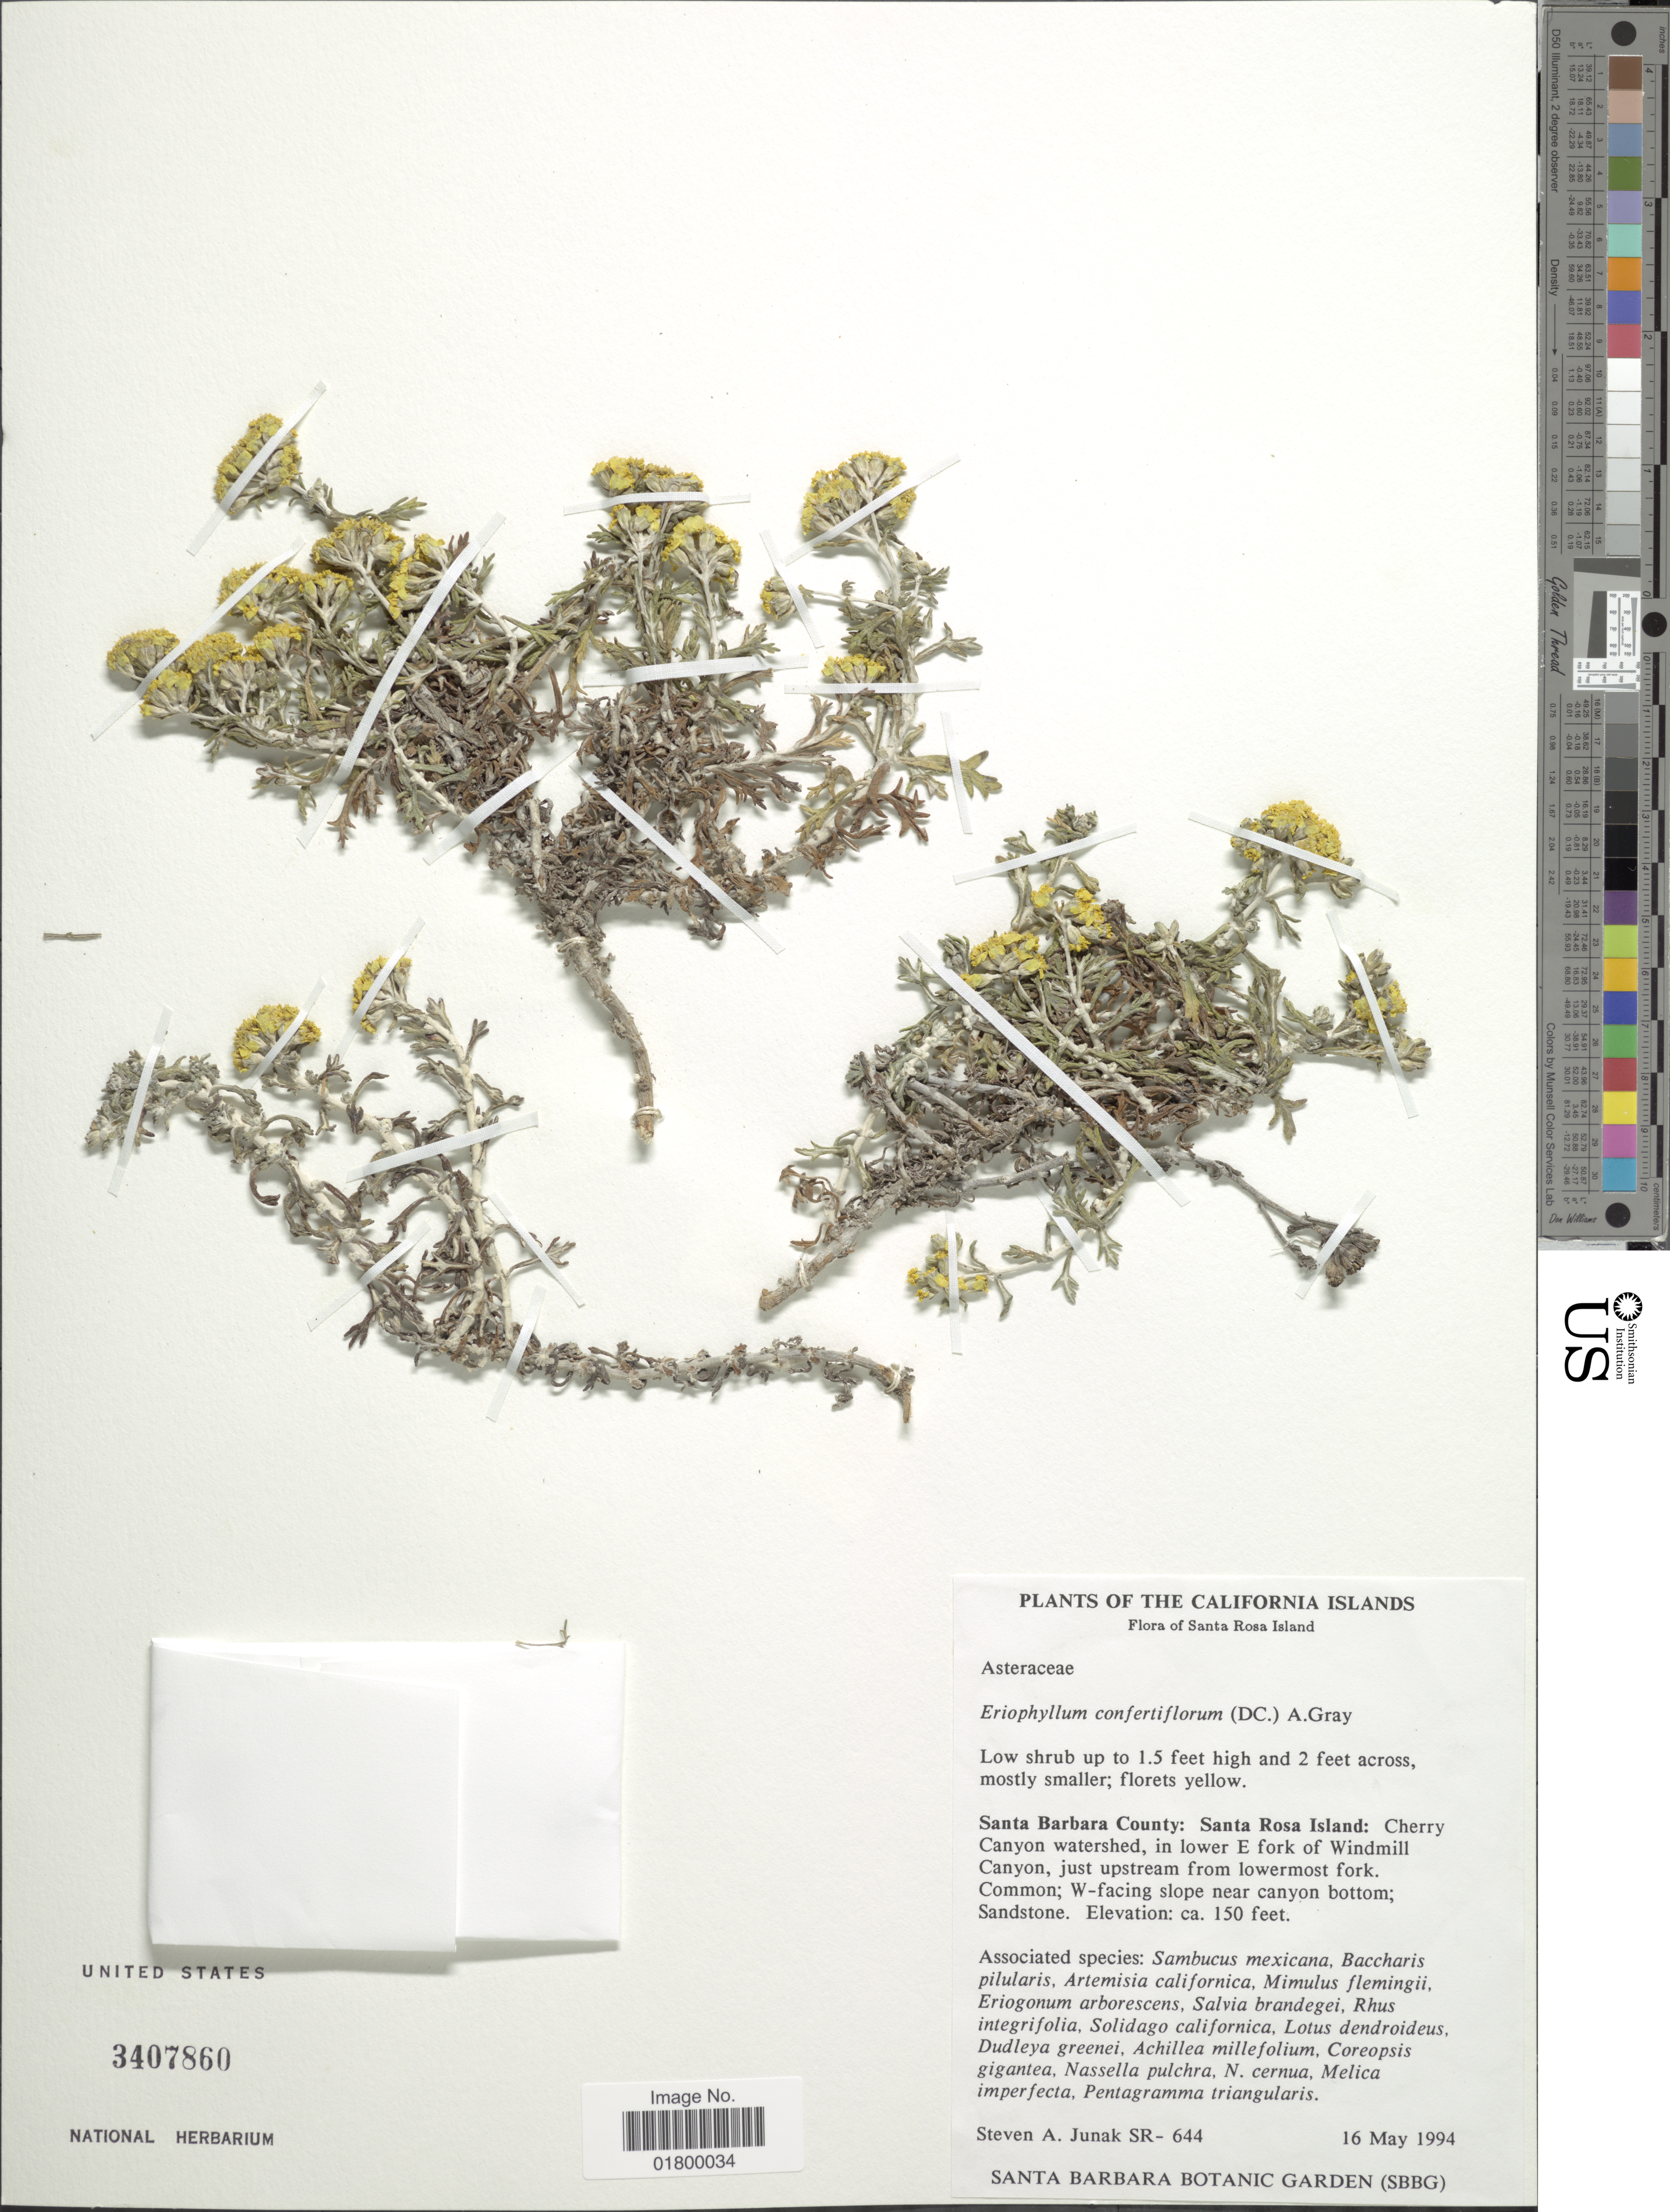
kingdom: Plantae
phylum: Tracheophyta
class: Magnoliopsida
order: Asterales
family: Asteraceae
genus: Eriophyllum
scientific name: Eriophyllum confertiflorum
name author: (DC.) A. Gray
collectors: S. Junak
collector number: SR-644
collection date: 1994-05-16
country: United States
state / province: California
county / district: Santa Barbara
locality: The California Islands, Santa Rosa Island, Santa Barbara County: Santa Rosa Island: Cherry Canyon watershed, in lower E Fork of Windmill Canyon, just upstream from lowermostl fork, W-facing slope near canyon bottom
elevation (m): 46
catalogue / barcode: US 3407860